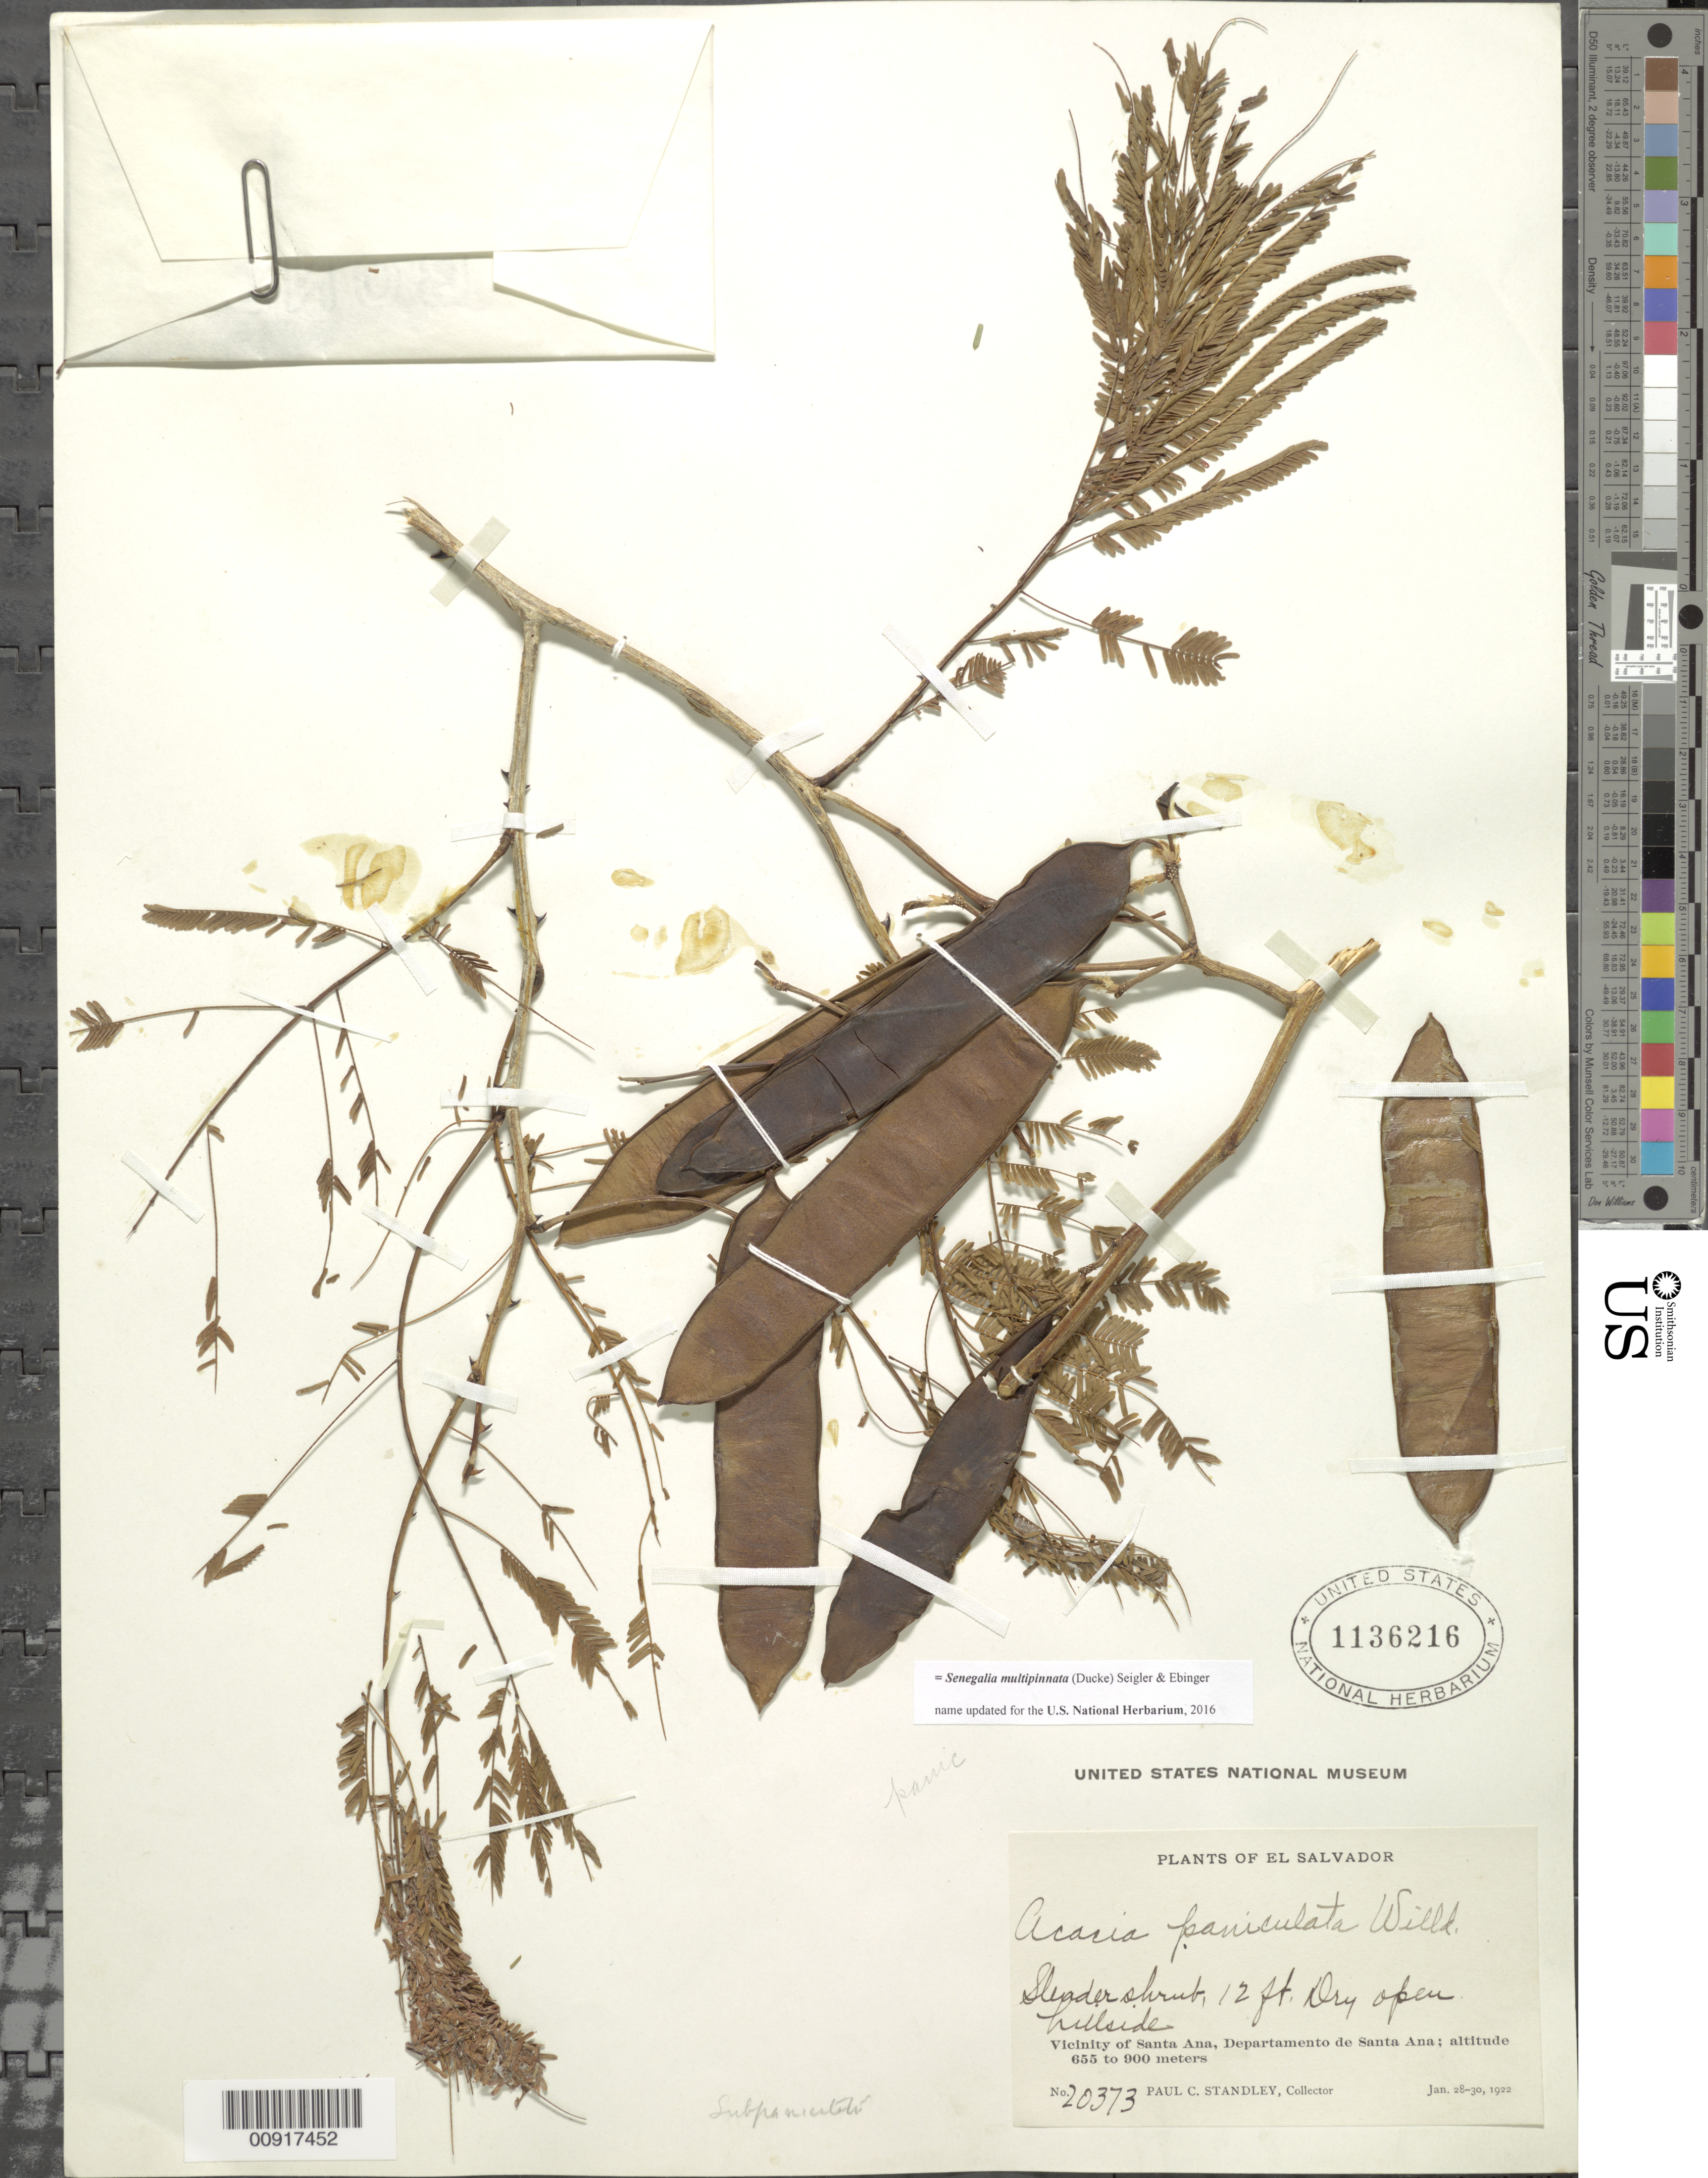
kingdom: Plantae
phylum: Tracheophyta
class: Magnoliopsida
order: Fabales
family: Fabaceae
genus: Senegalia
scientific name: Senegalia multipinnata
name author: (Ducke) Seigler & Ebinger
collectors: P. C. Standley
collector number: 20373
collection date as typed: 28 Jan 1922 to 30 Jan 1922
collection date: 1922-01-28/1922-01-30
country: El Salvador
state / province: Santa Ana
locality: Vicinity of Santa Ana, Departamento de Santa Ana.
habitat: Dry open hillside.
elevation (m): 900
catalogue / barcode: US 1136216